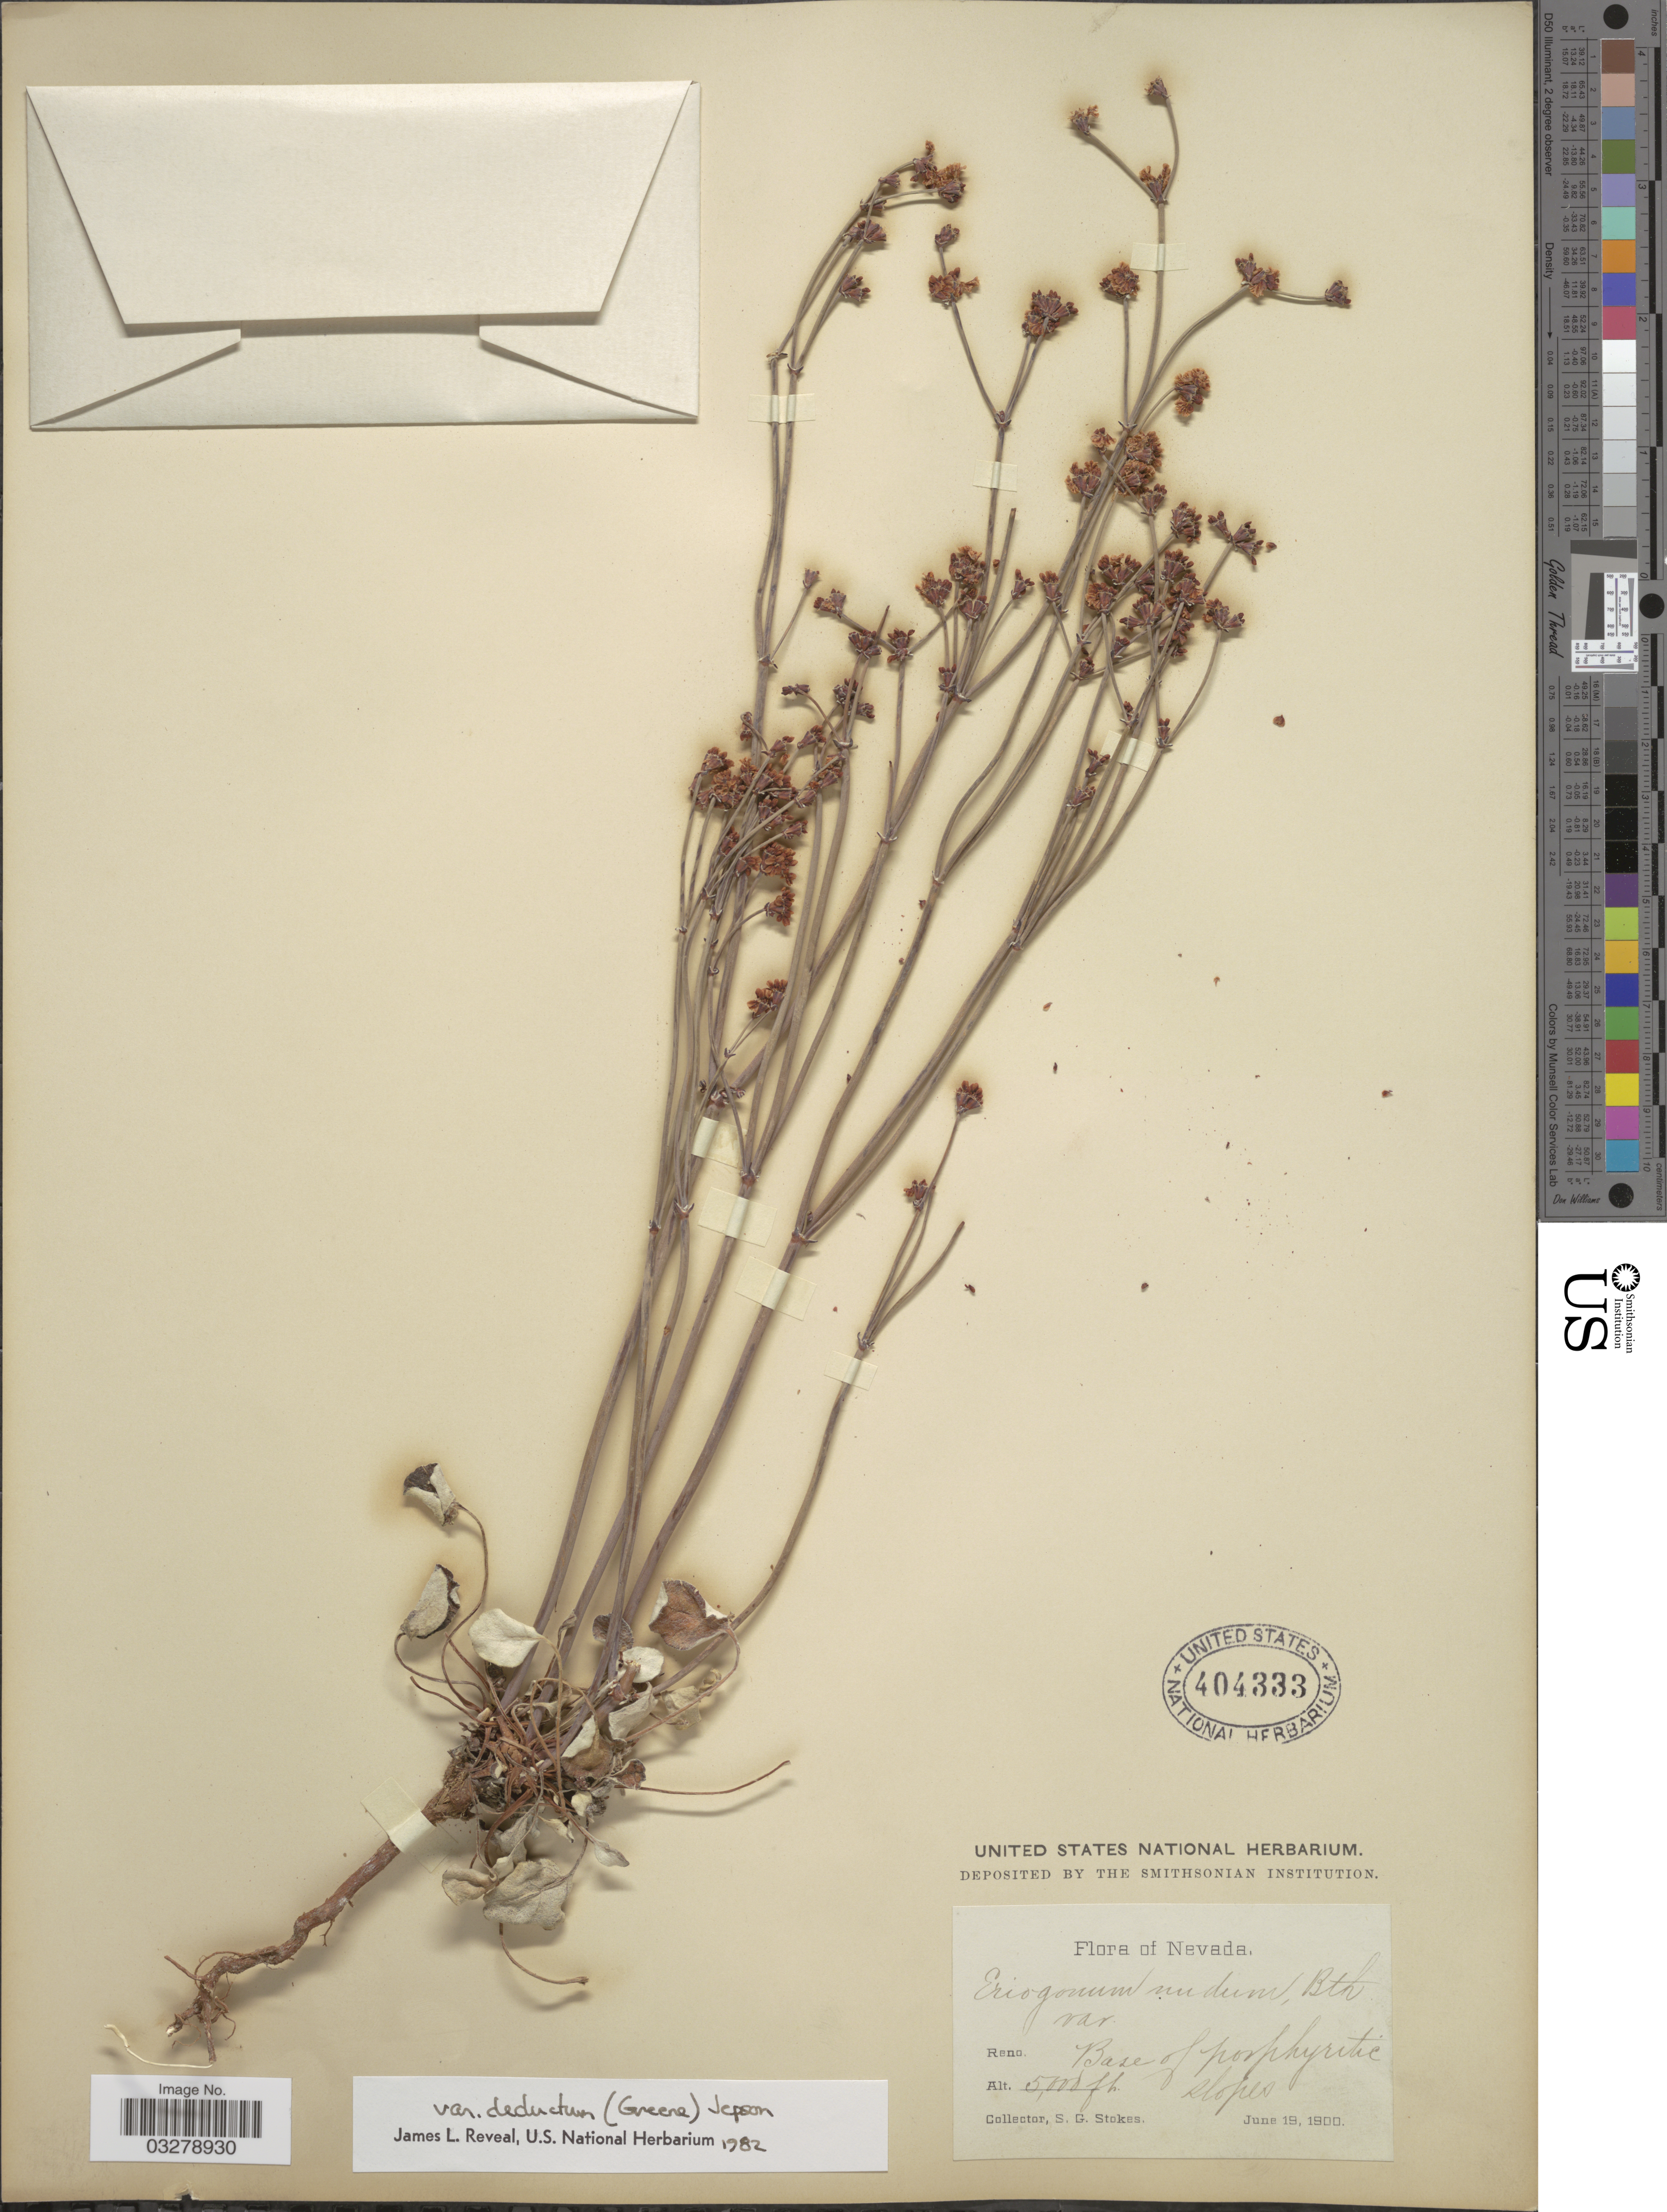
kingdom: Plantae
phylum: Tracheophyta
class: Magnoliopsida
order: Caryophyllales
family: Polygonaceae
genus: Eriogonum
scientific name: Eriogonum nudum var. deductum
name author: (Greene) Jeps.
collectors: S. G. Stokes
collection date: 1900-06-19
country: United States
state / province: Nevada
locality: Reno.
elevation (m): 1524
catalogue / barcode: US 404333